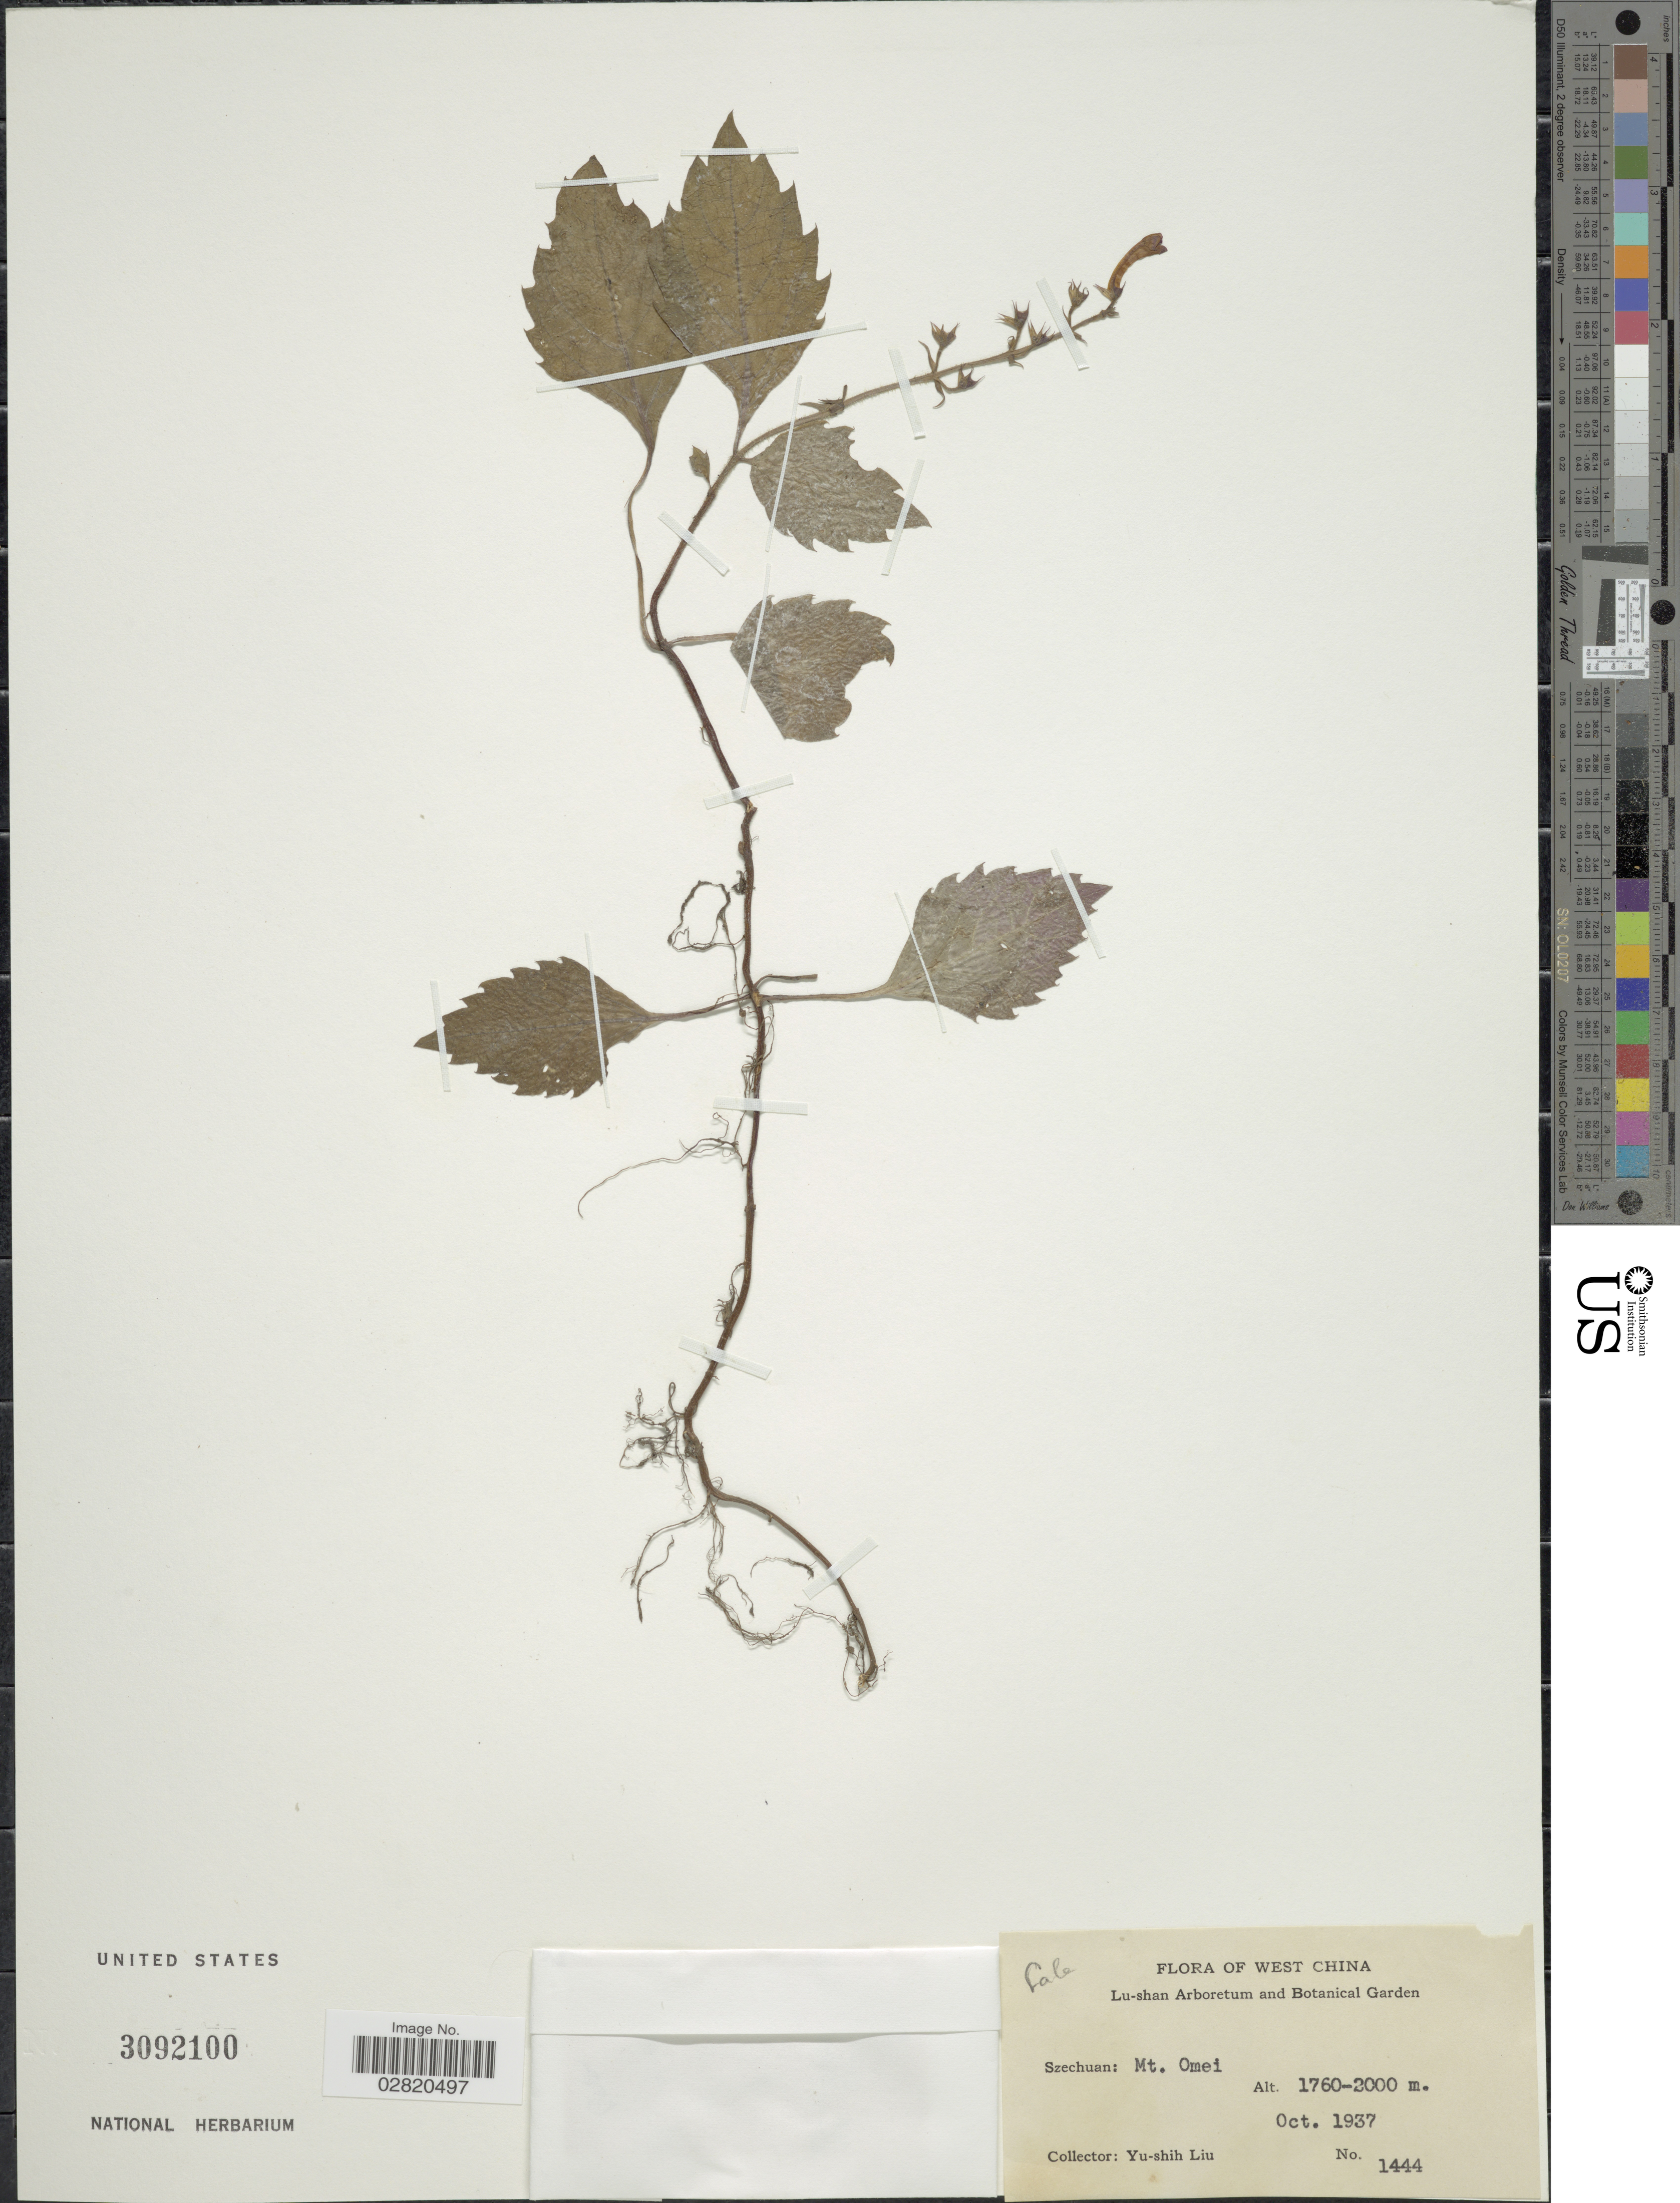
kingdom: Plantae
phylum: Tracheophyta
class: Magnoliopsida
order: Lamiales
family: Lamiaceae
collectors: Y.-S. Liu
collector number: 1444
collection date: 1937-10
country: China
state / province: Sichuan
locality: West China. Szechuan: Mt. Omei.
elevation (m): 1760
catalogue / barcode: US 3092100